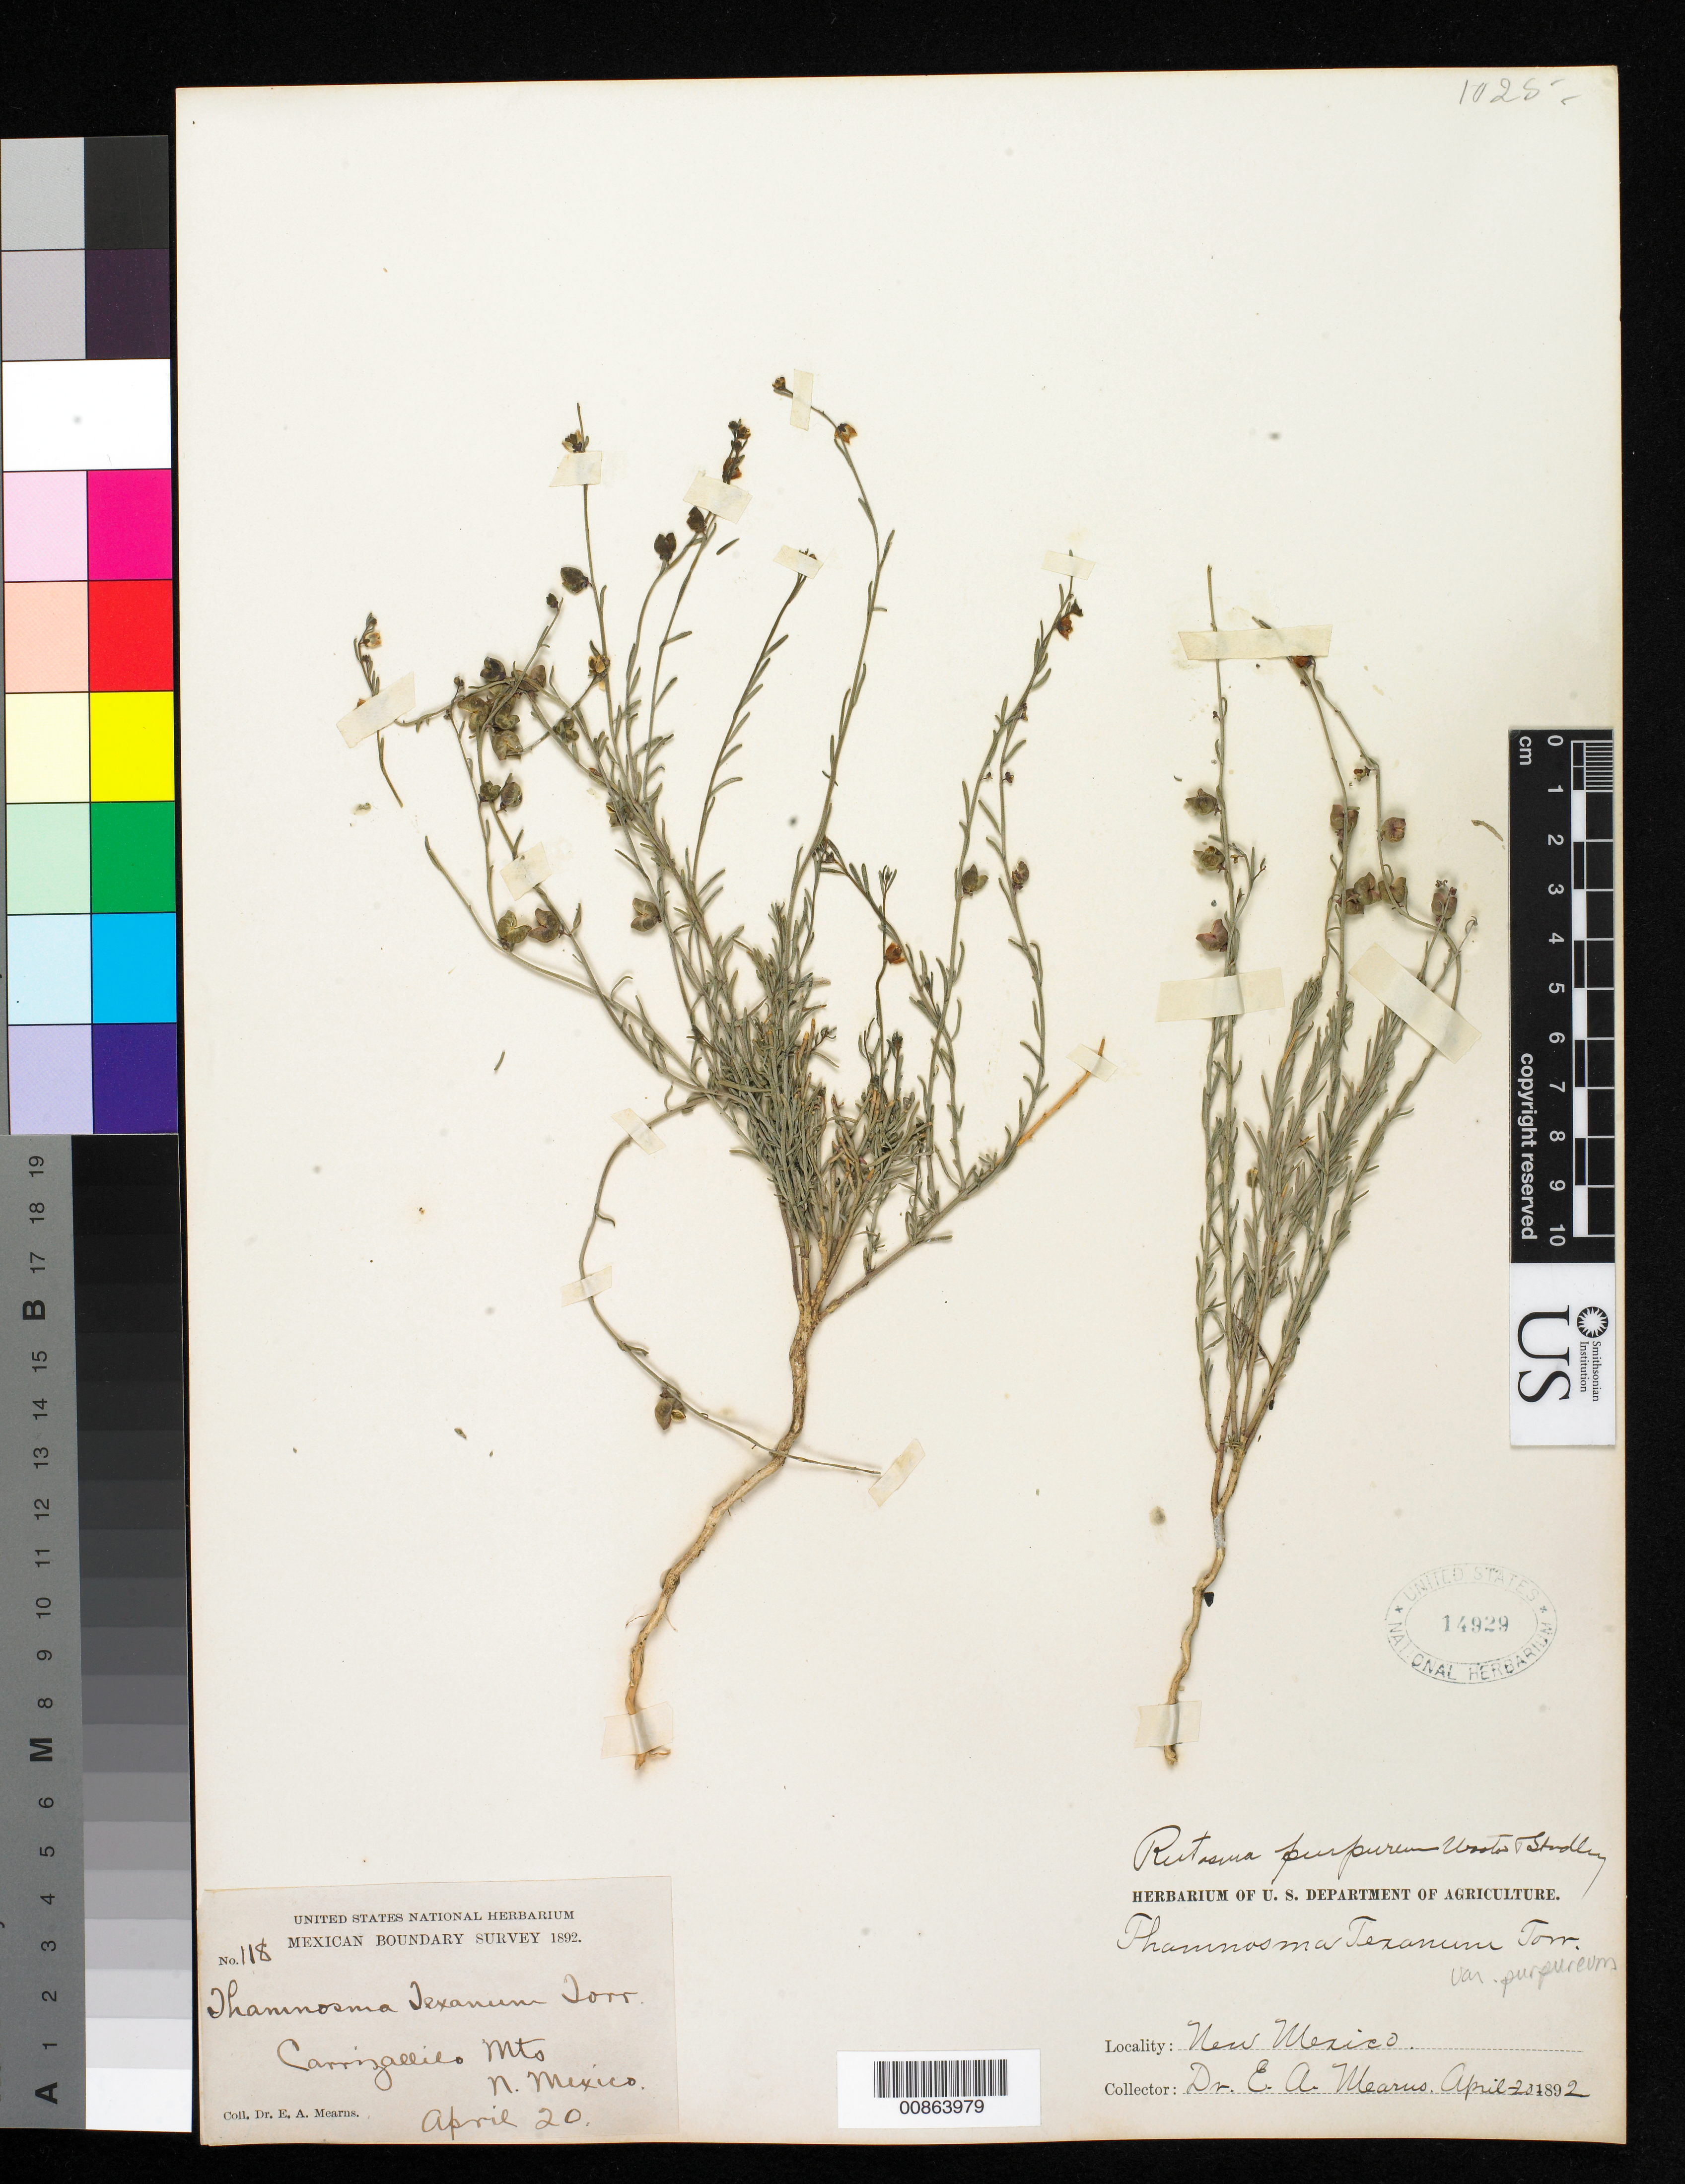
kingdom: Plantae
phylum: Tracheophyta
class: Magnoliopsida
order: Sapindales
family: Rutaceae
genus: Thamnosma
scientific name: Thamnosma texana var. purpurea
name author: (Wooton & Standl.) Woodruff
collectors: E. A. Mearns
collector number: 118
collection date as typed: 20 Apr 1892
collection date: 1892-04-20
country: United States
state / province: New Mexico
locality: Carrizalito Mts., New Mexico.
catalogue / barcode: US 14929